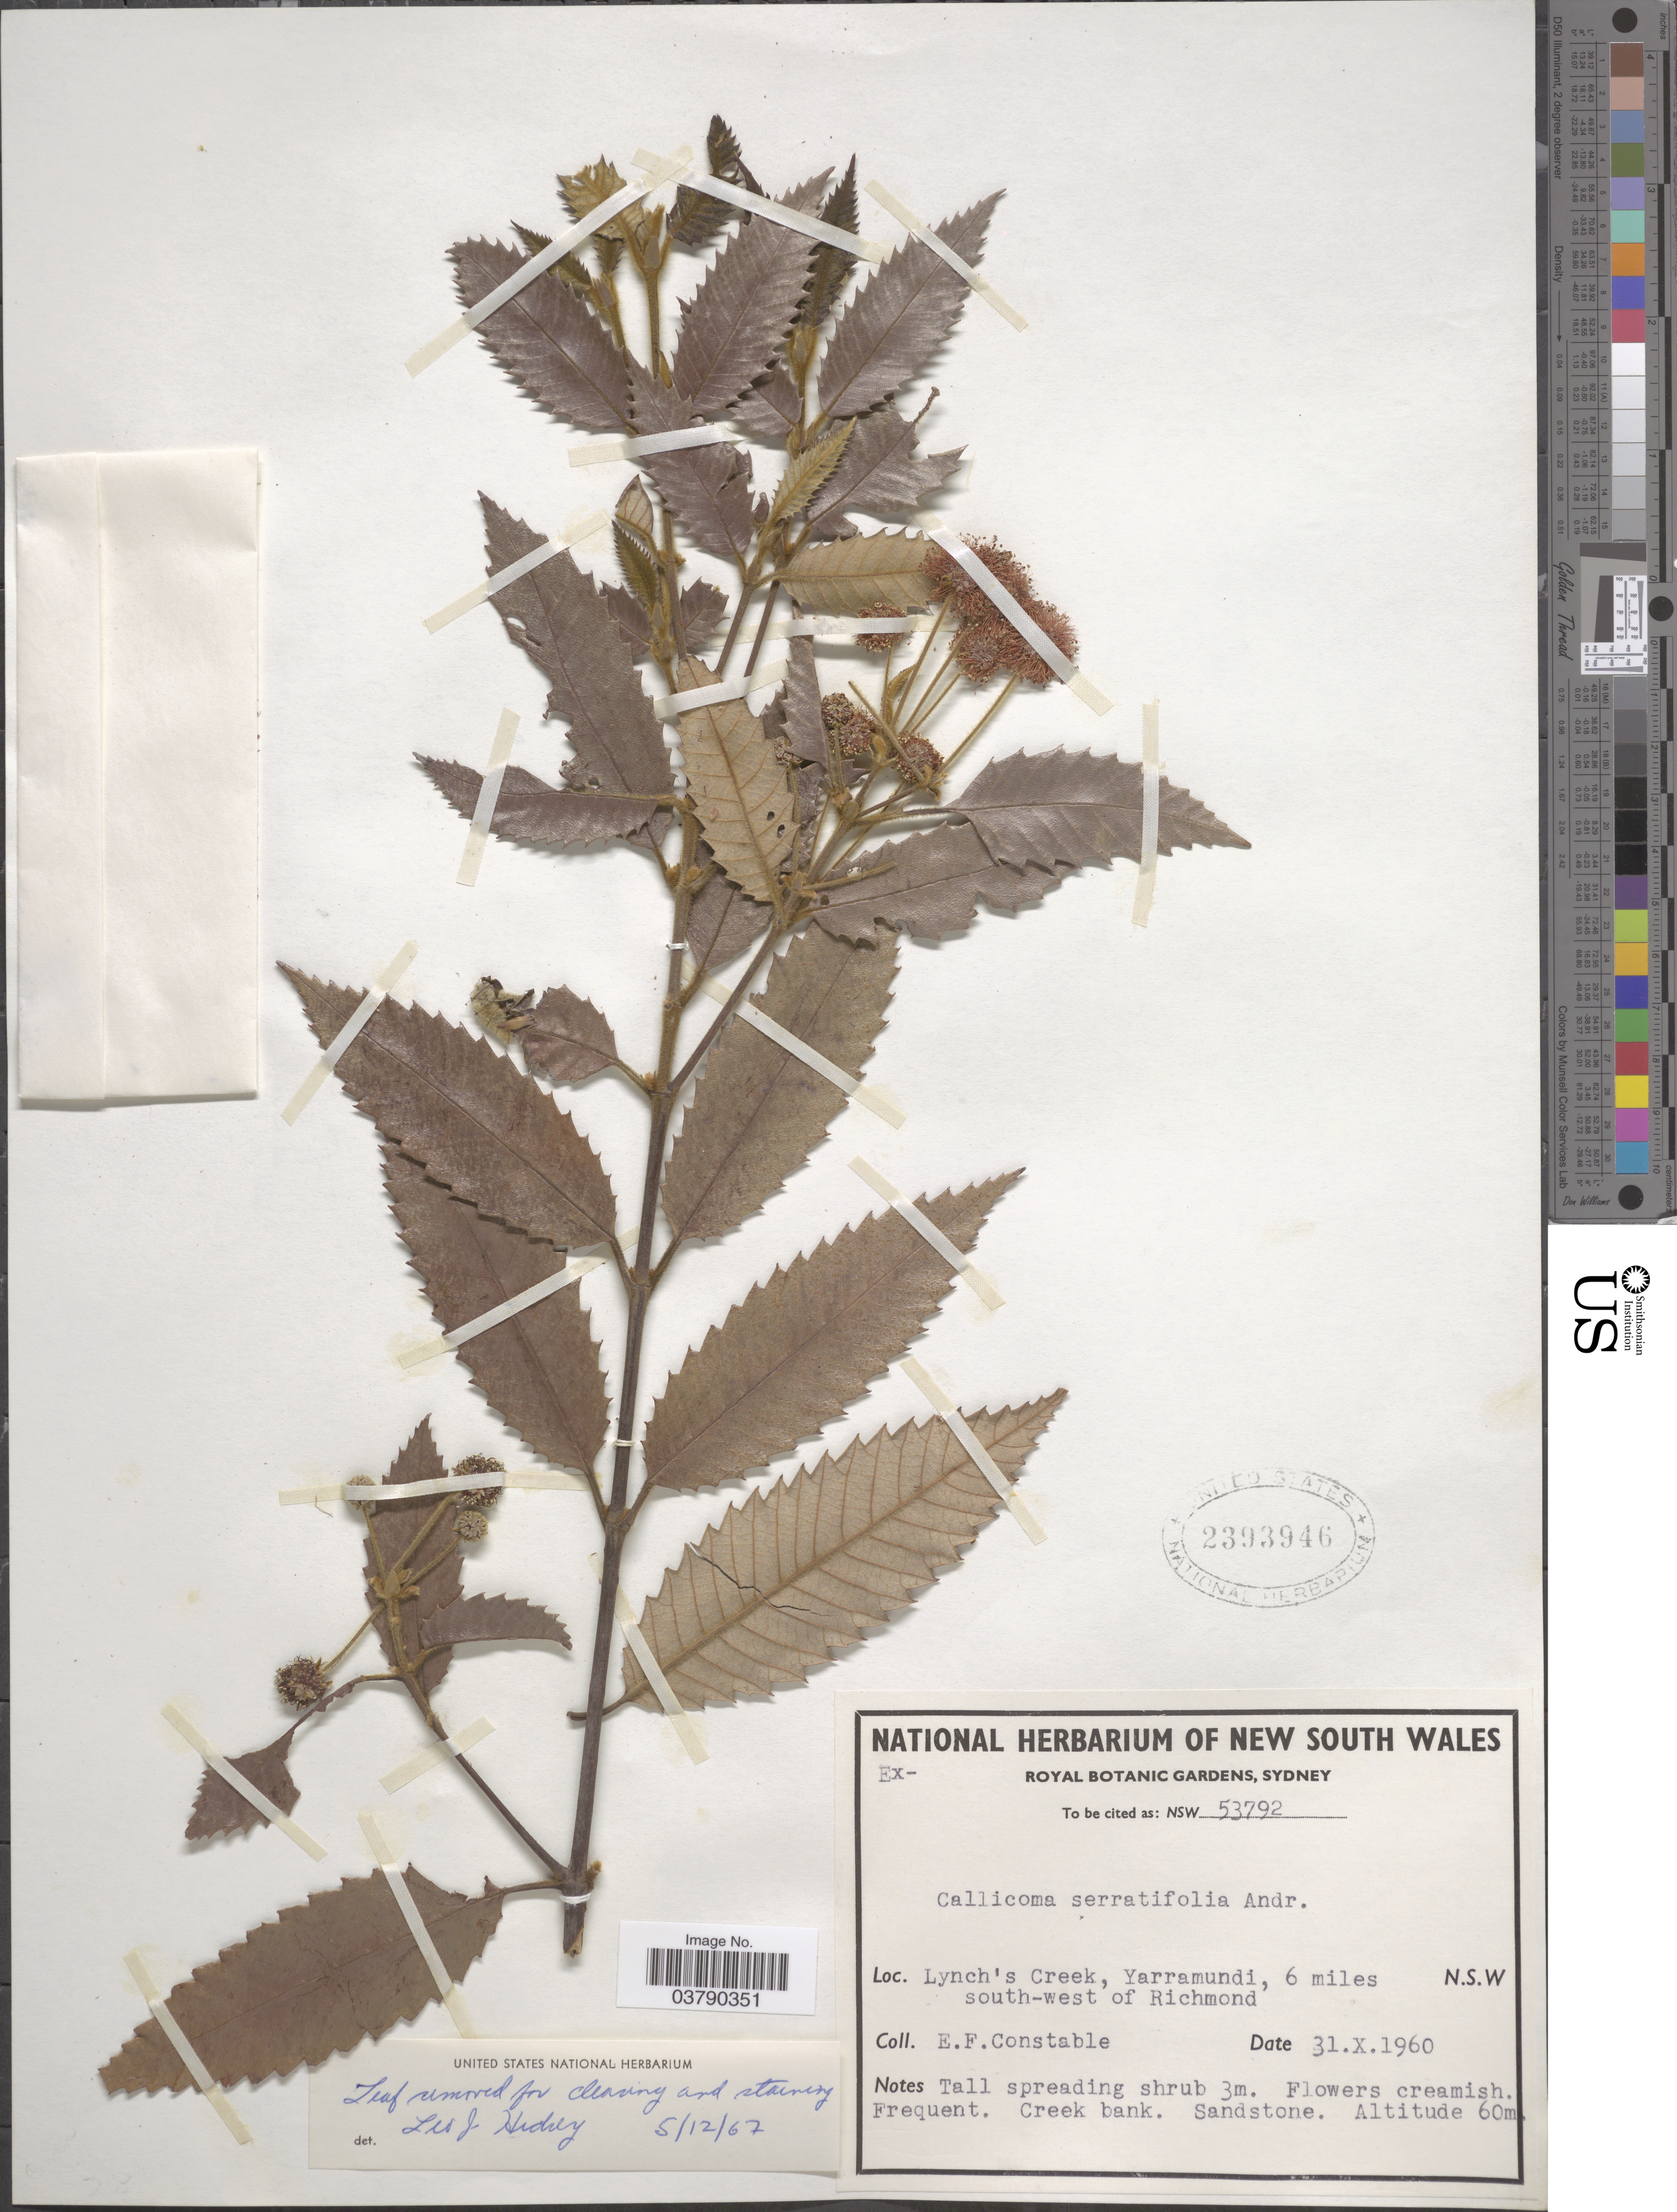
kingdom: Plantae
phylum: Tracheophyta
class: Magnoliopsida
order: Oxalidales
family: Cunoniaceae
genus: Callicoma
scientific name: Callicoma sp.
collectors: E. F. Constable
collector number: NSW53792?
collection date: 1960-10-31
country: Australia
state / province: New South Wales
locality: Lynch's Creek, Yarramundi, 6 miles south-west of Richmond.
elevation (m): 60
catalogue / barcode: US 2393946